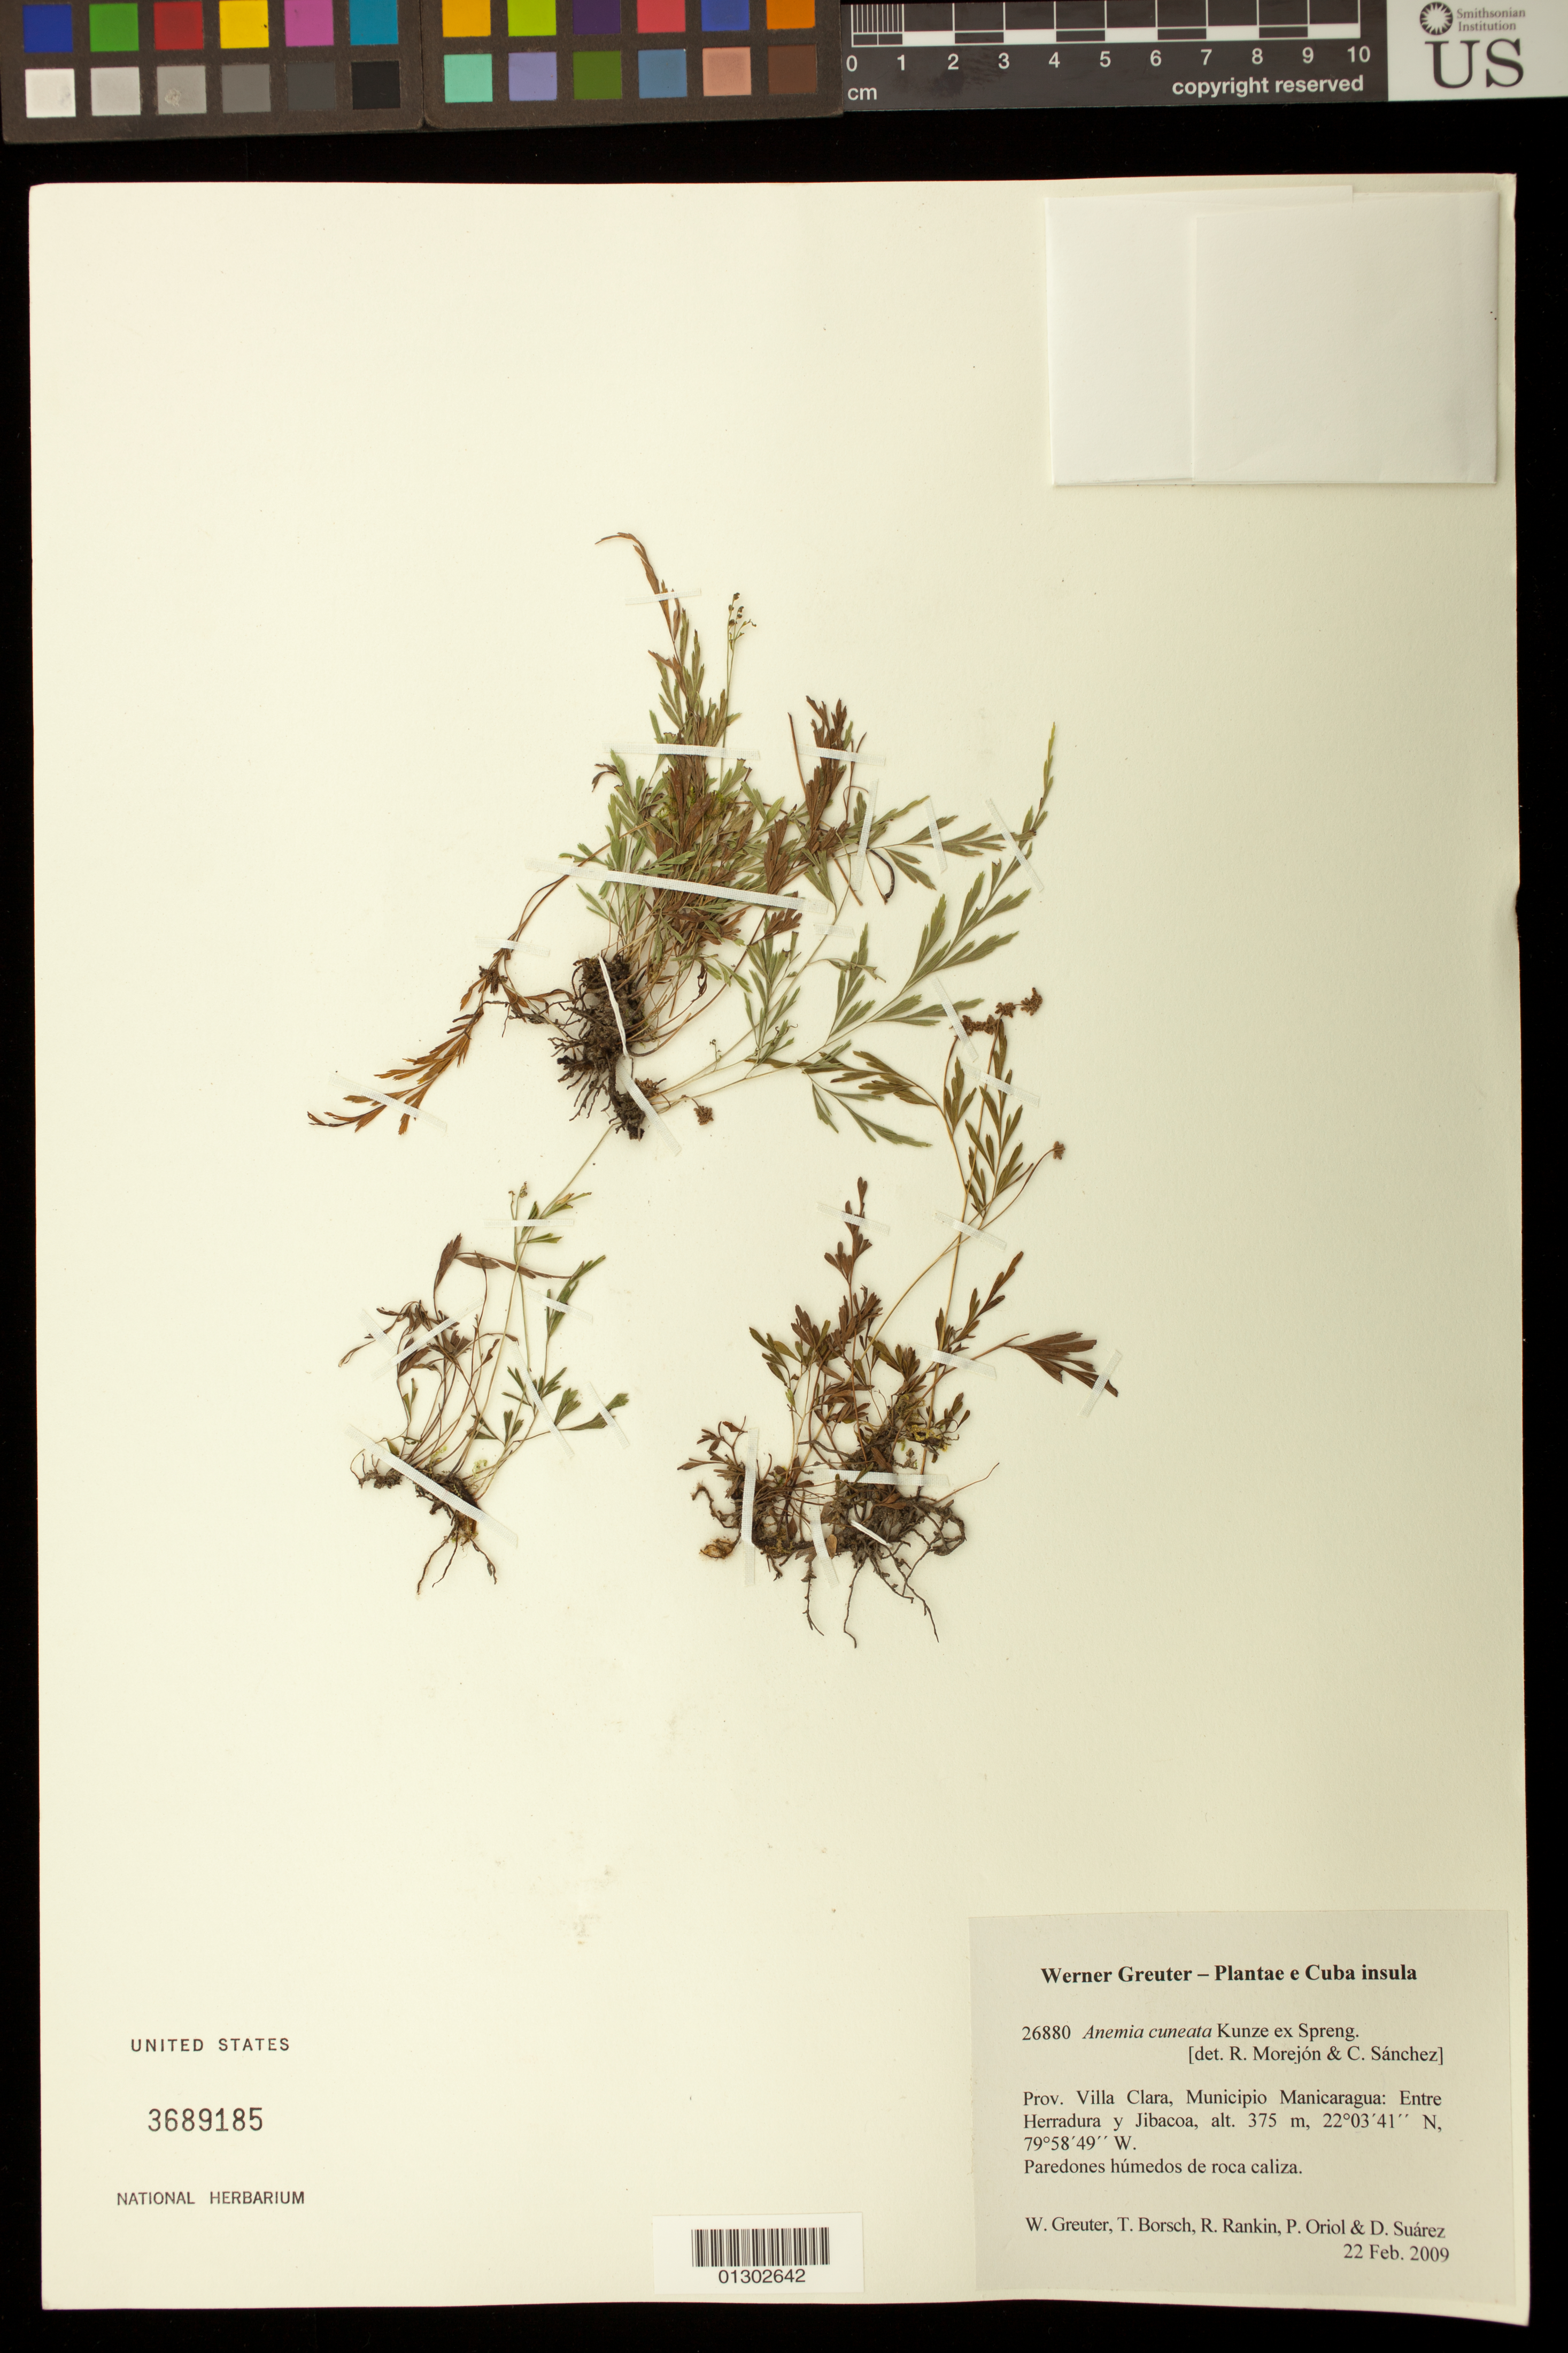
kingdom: Plantae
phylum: Tracheophyta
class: Polypodiopsida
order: Schizaeales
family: Anemiaceae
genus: Anemia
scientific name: Anemia cuneata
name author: Poepp. ex Spreng.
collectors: W. R. Greuter, T. Borsch, R. Rankin Rodriguez, P. Oriol & D. Suárez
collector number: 26880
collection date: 2009-02-22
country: Cuba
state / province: Villa Clara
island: Cuba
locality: Municipio Manicaragua; entre Herradura y Jibacoa.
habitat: Paredones húmedos de roca caliza.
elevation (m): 375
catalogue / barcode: US 3689185